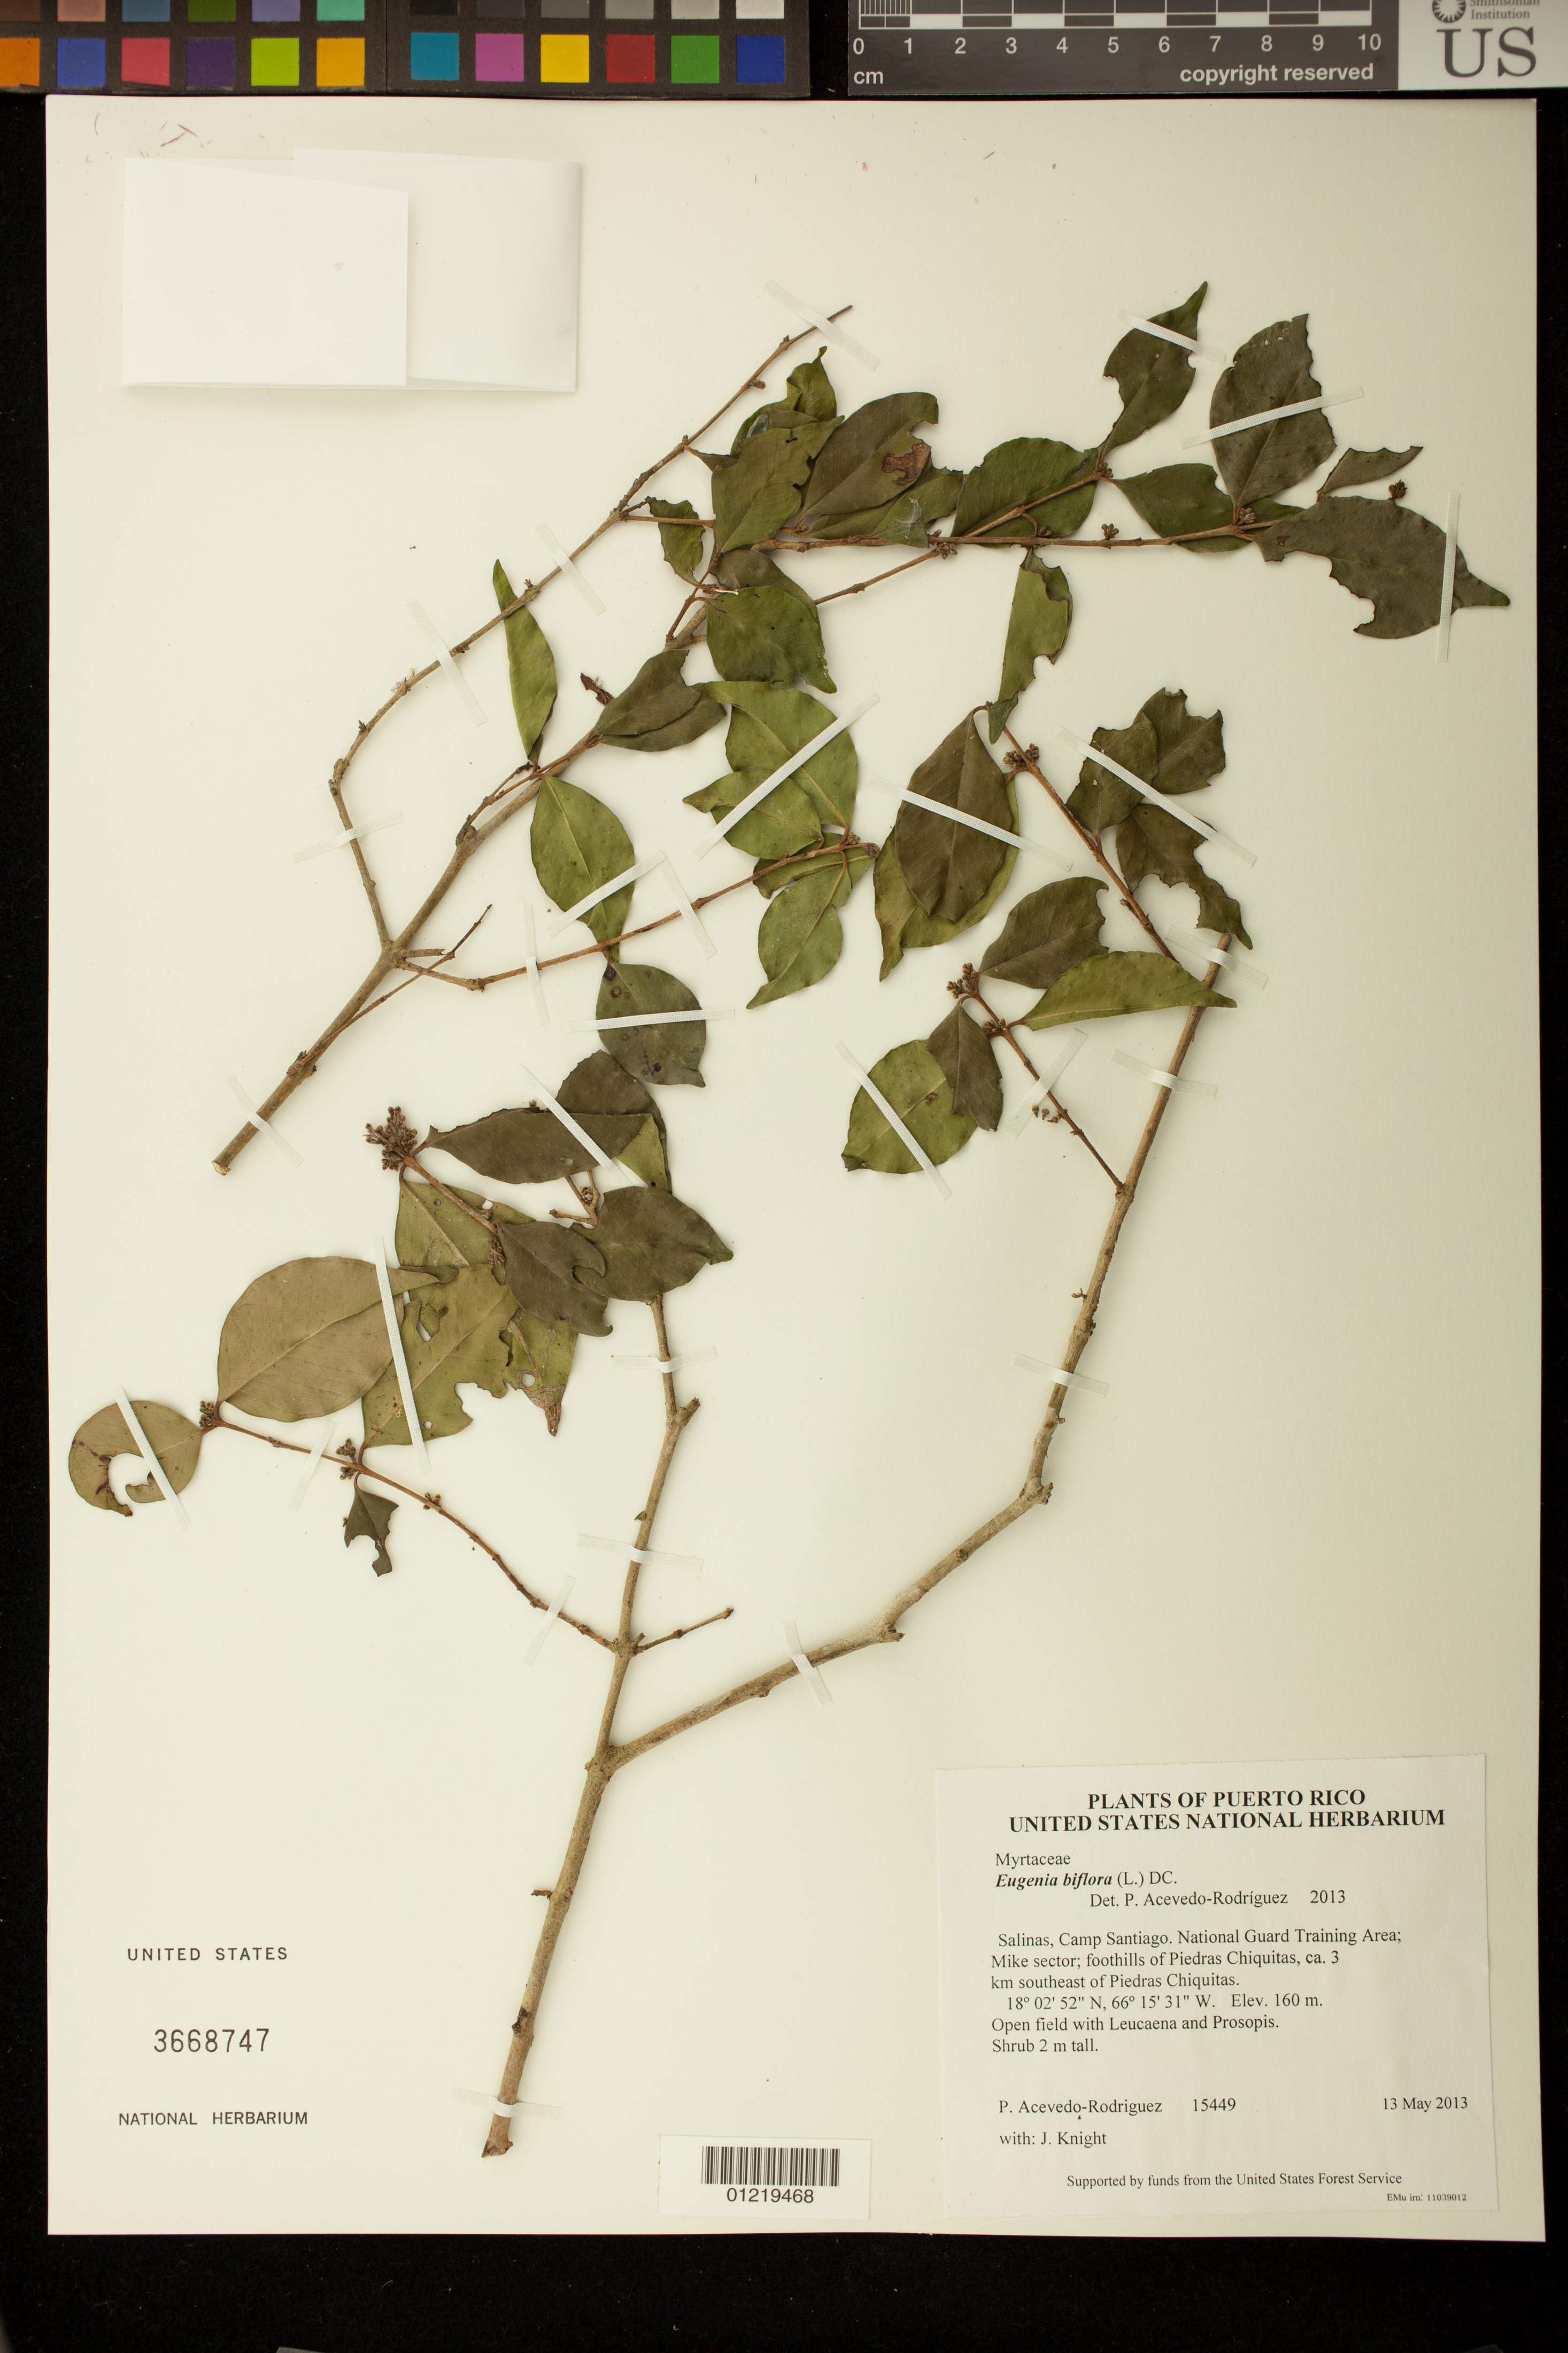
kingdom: Plantae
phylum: Tracheophyta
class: Magnoliopsida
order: Myrtales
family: Myrtaceae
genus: Eugenia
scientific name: Eugenia biflora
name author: (L.) DC.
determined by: Acevedo-Rodríguez, P., (BOT), Smithsonian Institution - National Museum of Natural History (UNITED STATES)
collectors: P. Acevedo-Rodr. & J. Knight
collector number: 15449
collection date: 2013-05-13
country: Puerto Rico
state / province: Salinas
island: Puerto Rico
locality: Camp Santiago. National Guard Training Area; Mike sector; foothills of Piedras Chiquitas, ca. 3 km southeast of Piedras Chiquitas.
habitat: Open field with Leucaena and Prosopis.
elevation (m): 160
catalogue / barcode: US 3668747